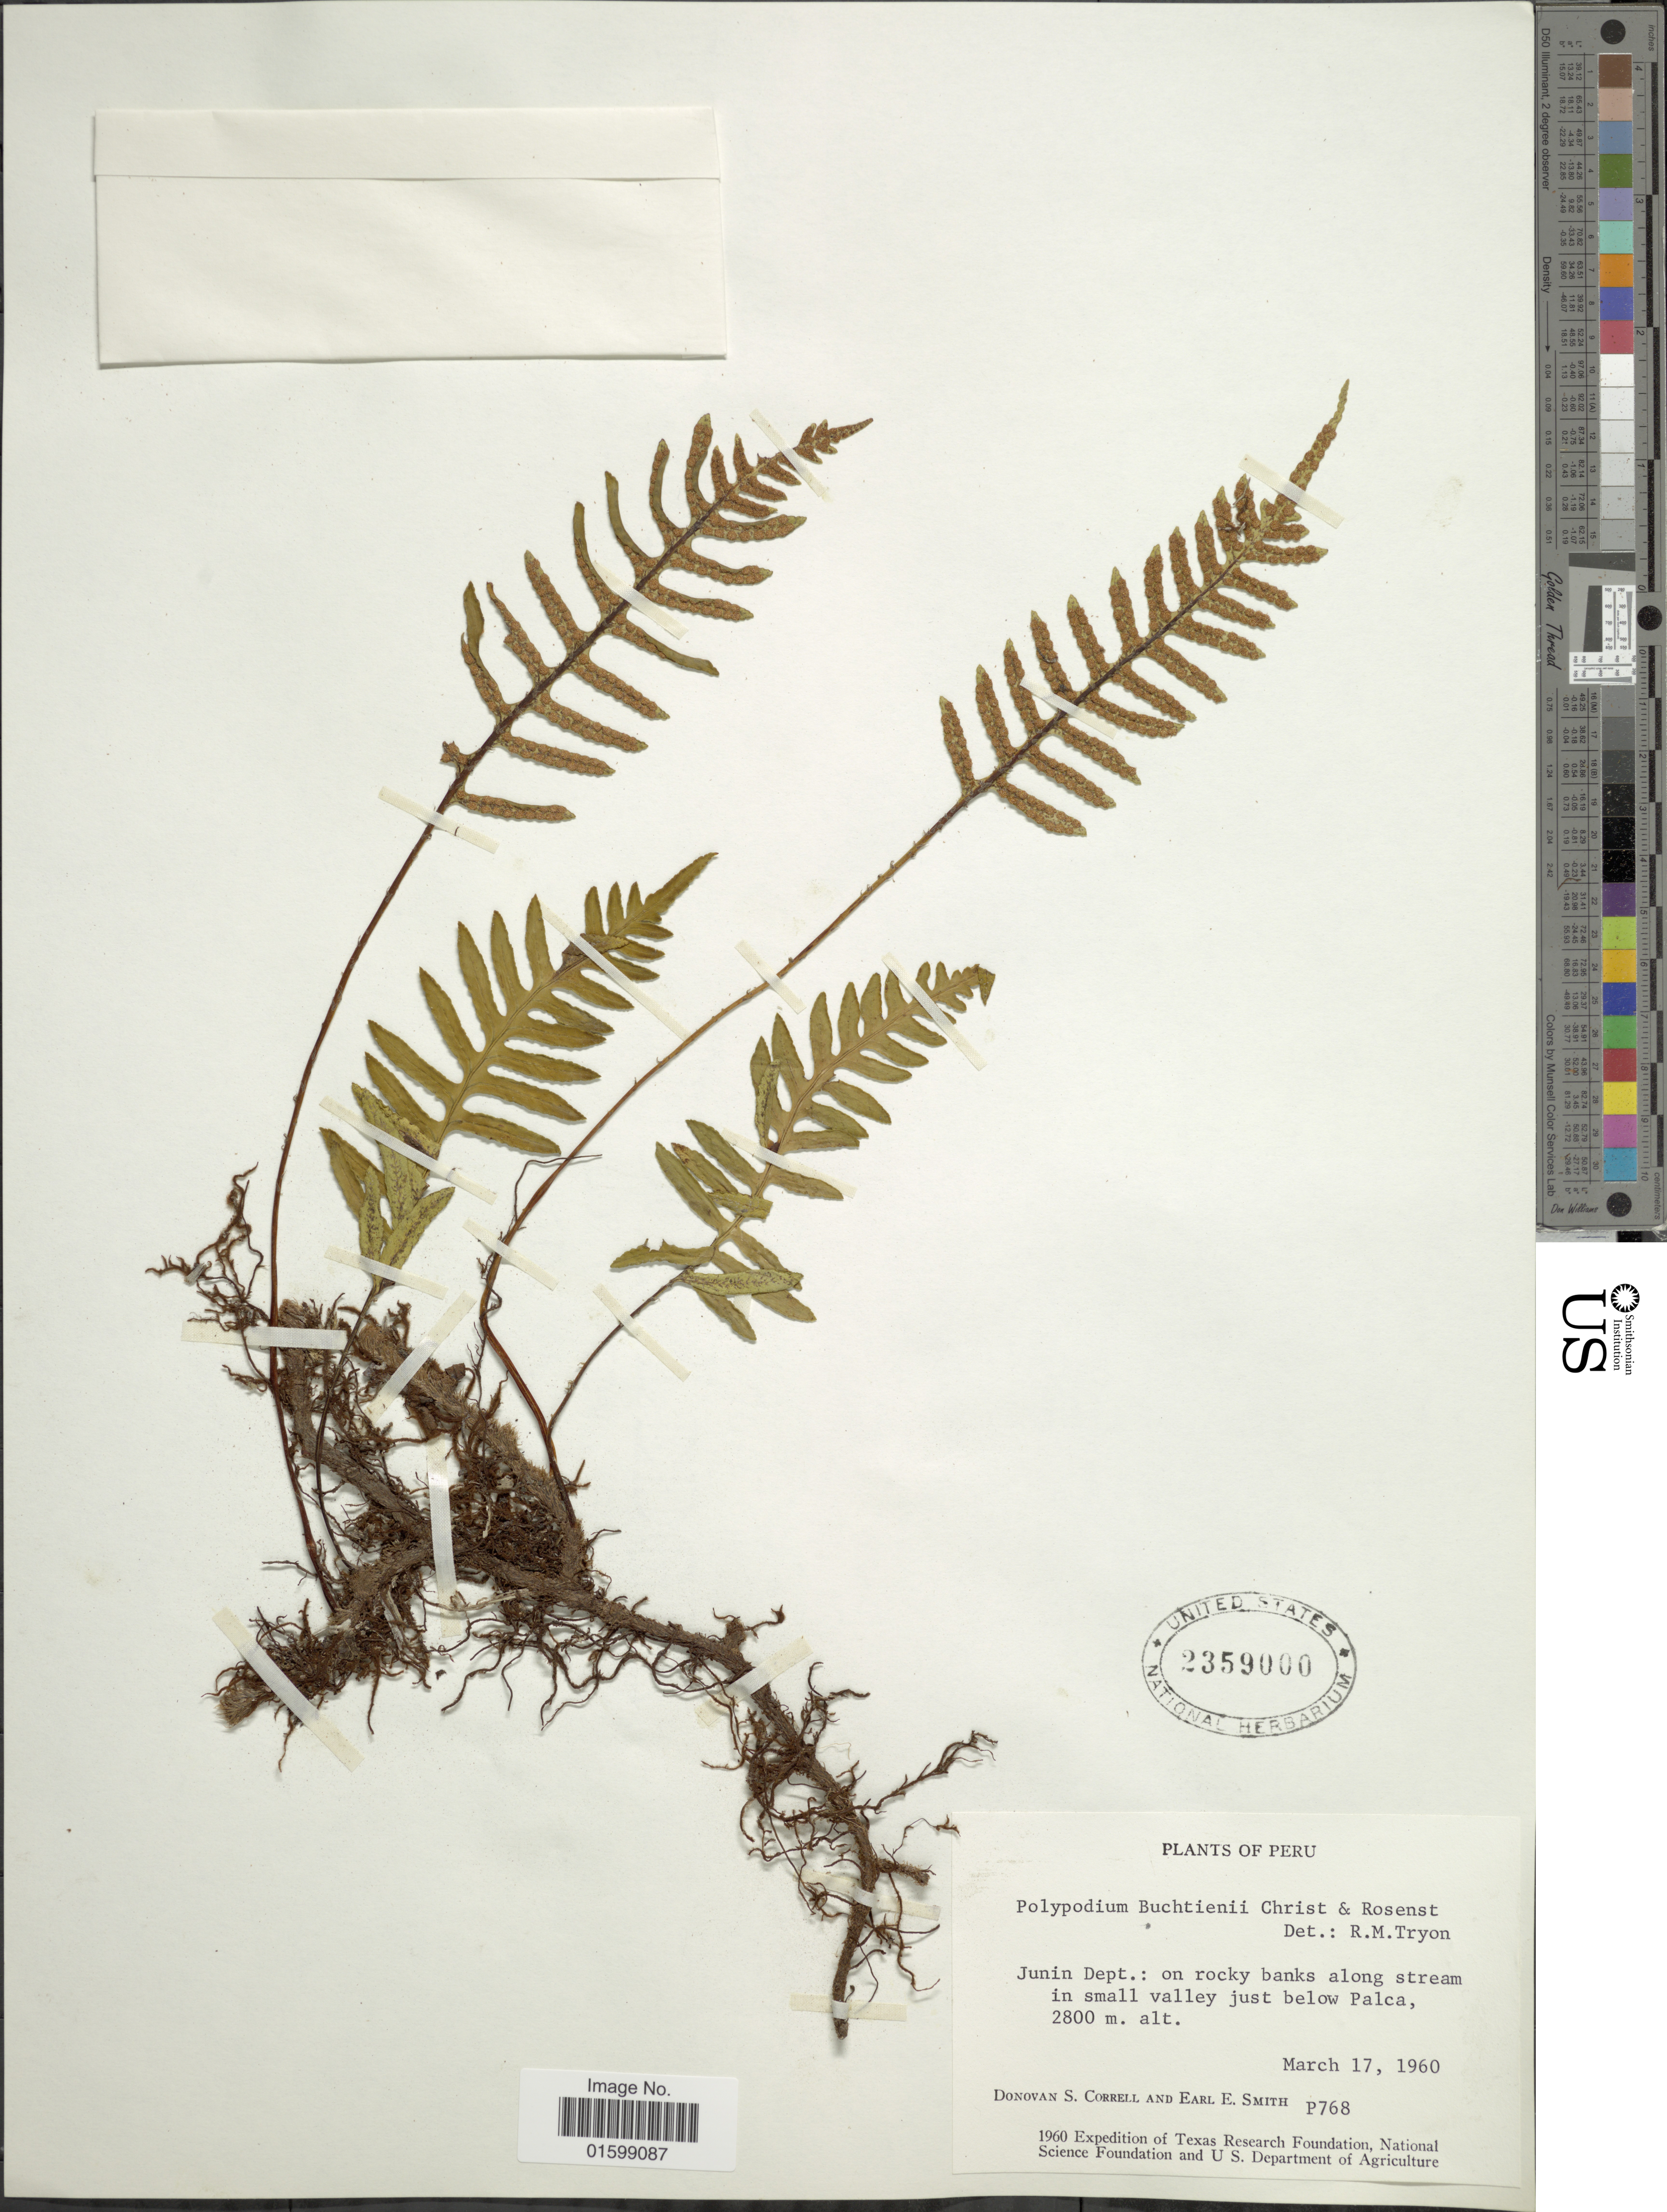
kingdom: Plantae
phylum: Tracheophyta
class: Polypodiopsida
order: Polypodiales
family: Polypodiaceae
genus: Pleopeltis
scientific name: Pleopeltis buchtienii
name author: (Christ & Rosenst.) A.R. Sm.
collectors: D. S. Correll & E. E. Smith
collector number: P768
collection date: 1960-03-17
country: Peru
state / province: Junín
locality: On rocky banks along stream in small valley just below Palca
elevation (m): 2800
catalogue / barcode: US 2359000